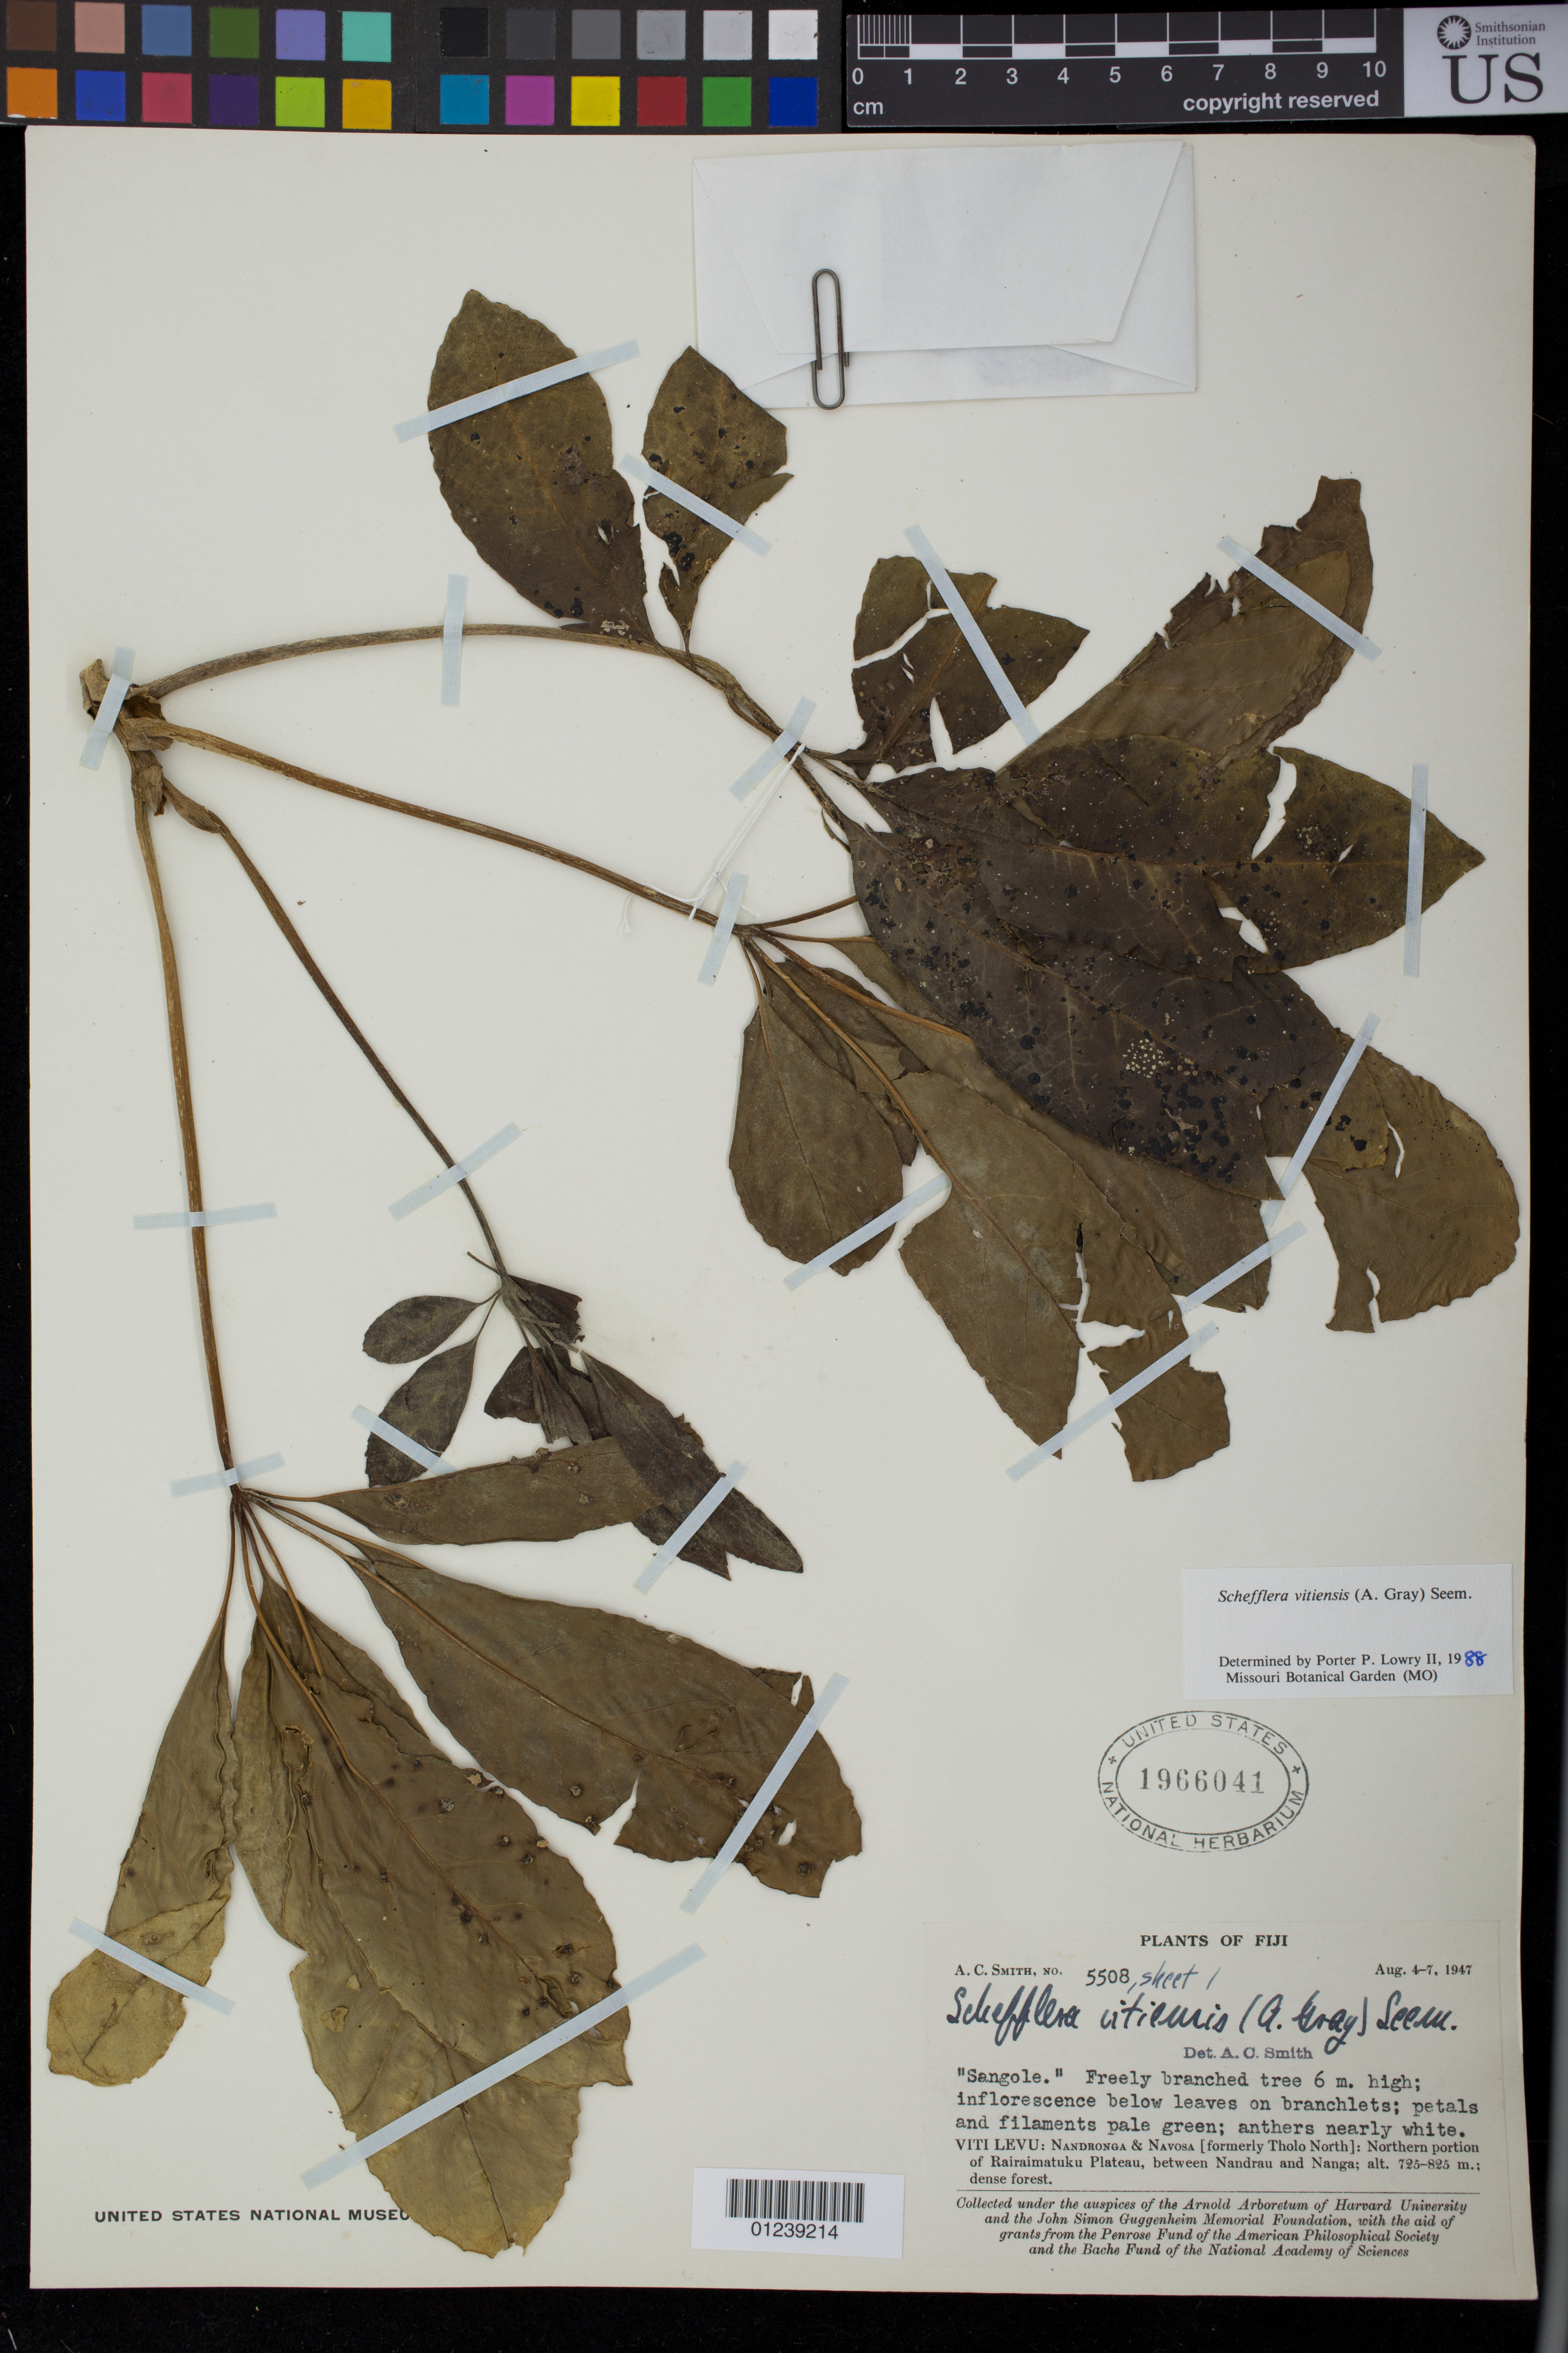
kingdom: Plantae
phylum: Tracheophyta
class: Magnoliopsida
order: Apiales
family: Araliaceae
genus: Schefflera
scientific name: Schefflera vitiensis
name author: (A. Gray) Seem.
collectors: A. C. Smith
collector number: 5508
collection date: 1947-08-04/1947-08-07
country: Fiji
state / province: Western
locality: Viti Levu: Nandronga & Navosa [formerly Tholo North]: Northern portion of Rairaimatuku Plateau, between Nandrau and Nanga.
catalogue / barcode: US 1966041